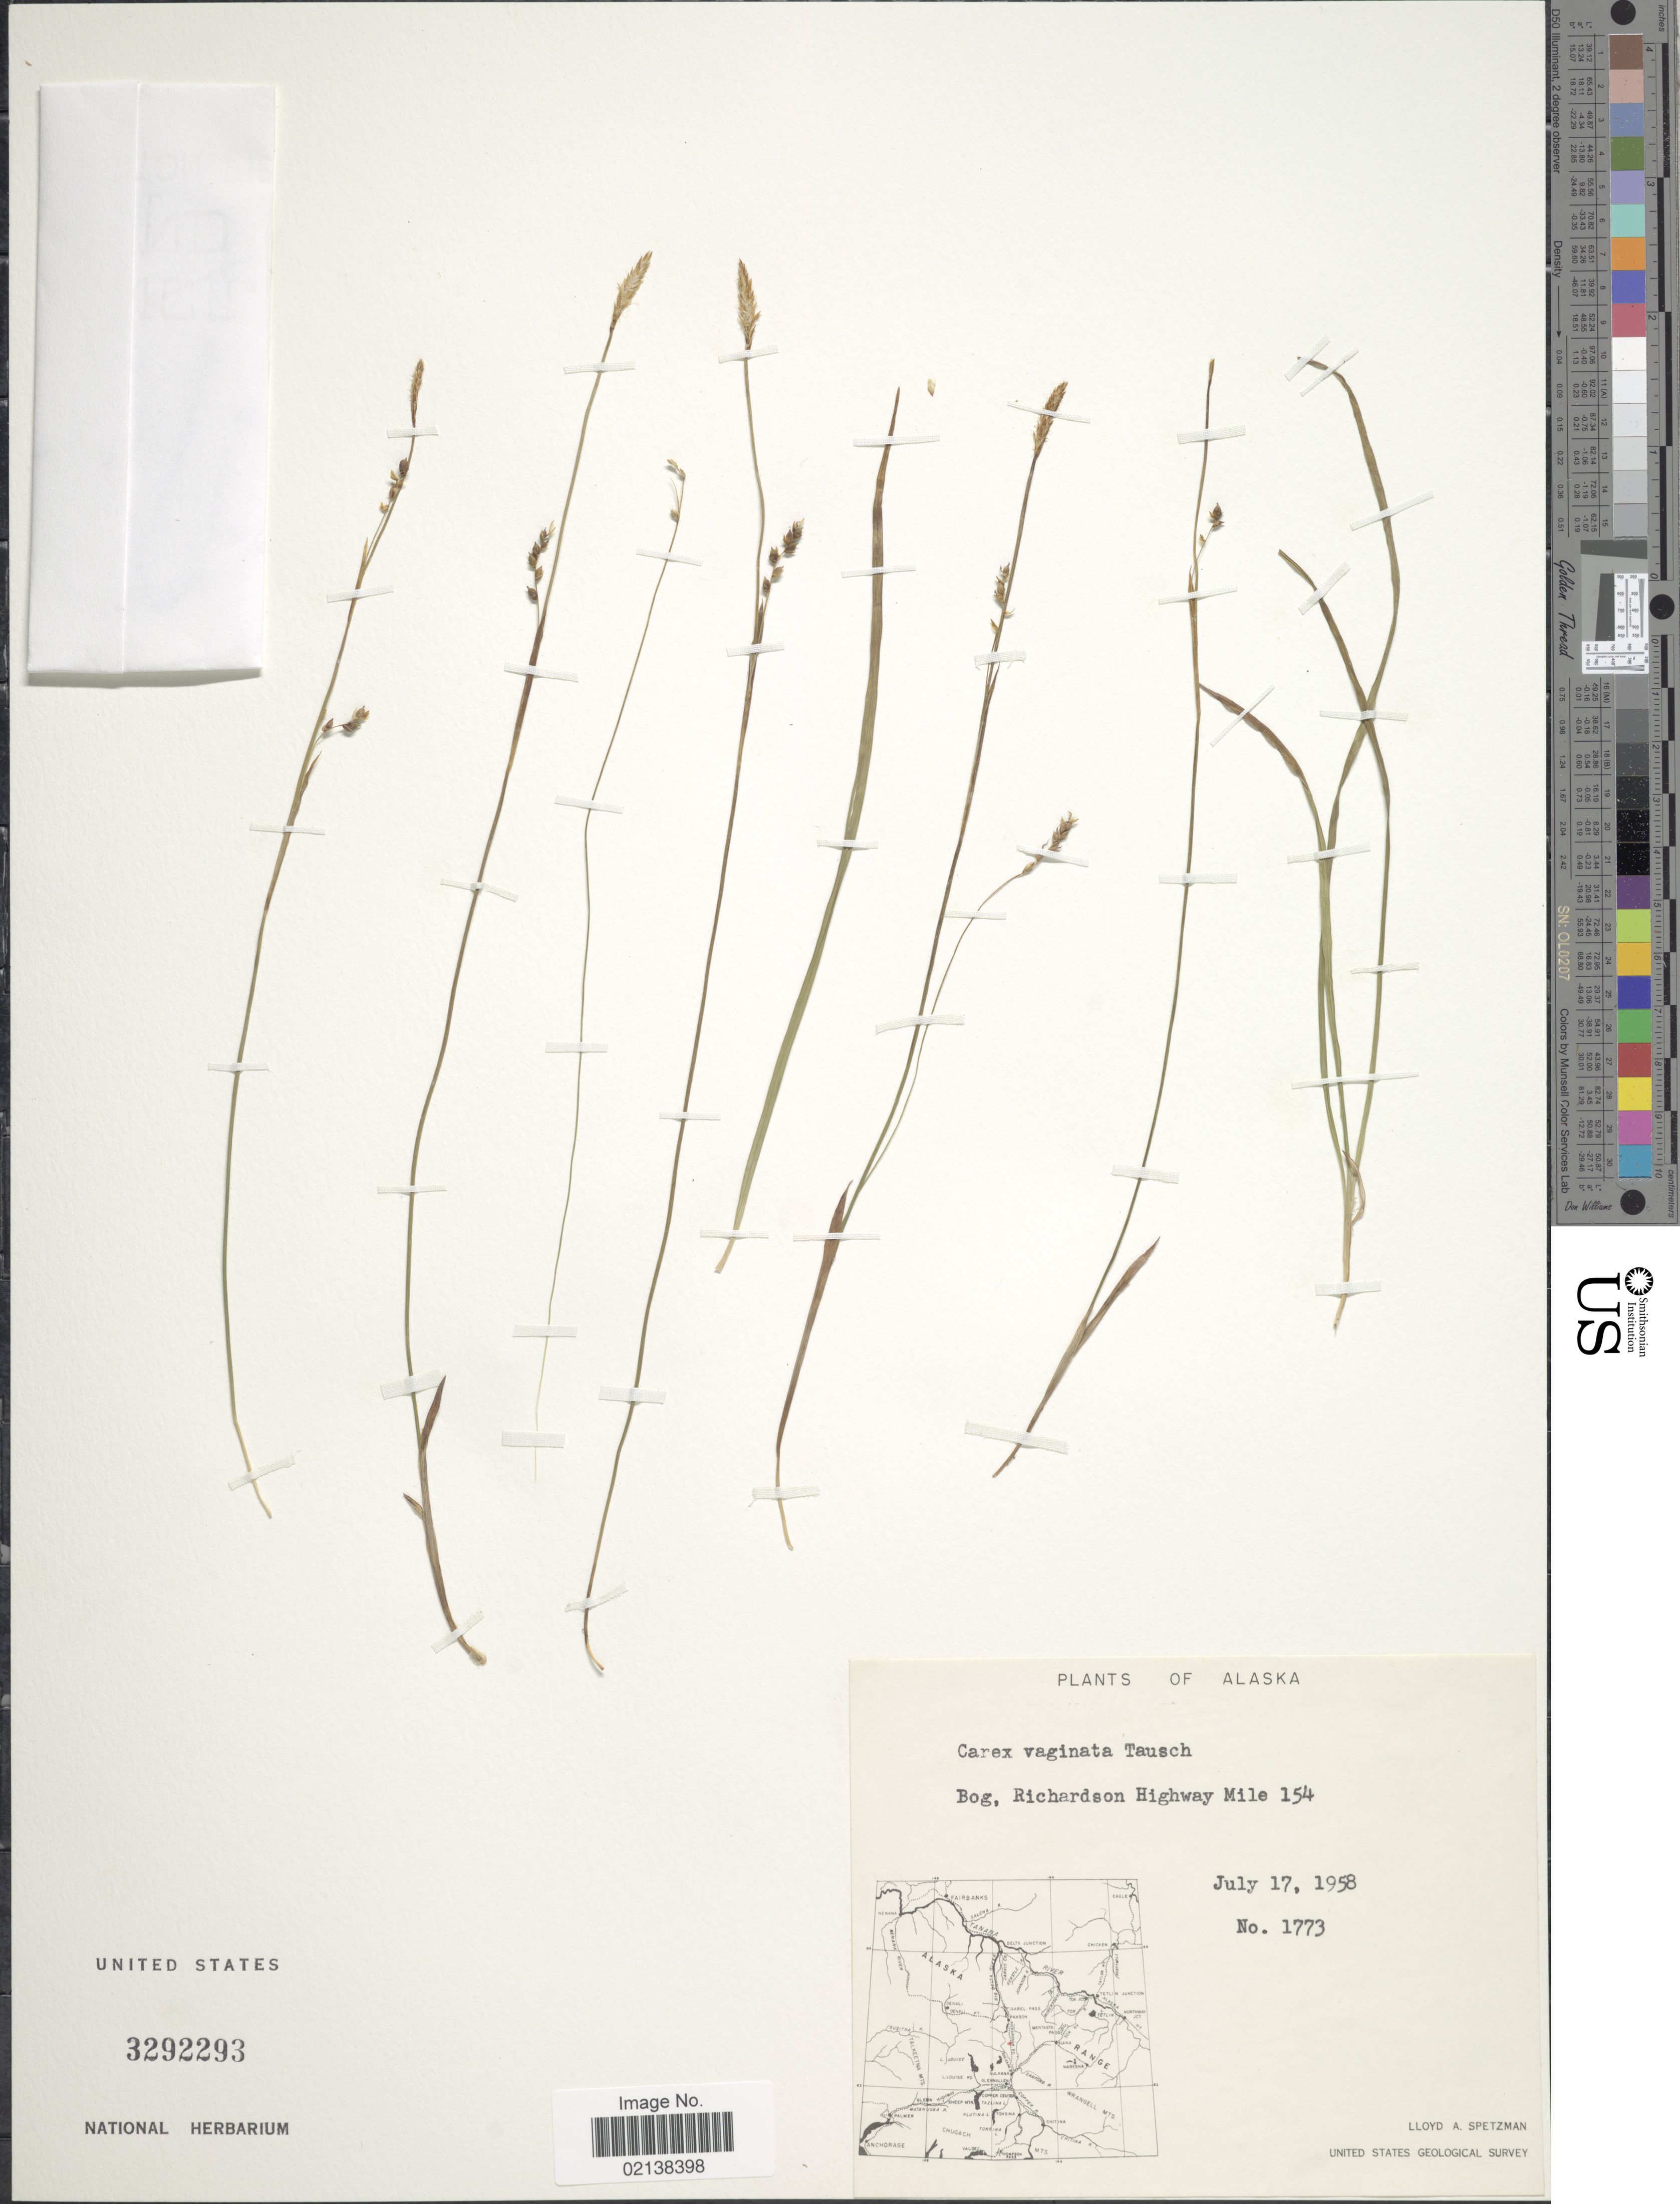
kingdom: Plantae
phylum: Tracheophyta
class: Liliopsida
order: Poales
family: Cyperaceae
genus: Carex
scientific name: Carex vaginata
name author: Tausch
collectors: L. Spetzman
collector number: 1773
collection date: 1958-07-17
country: United States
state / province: Alaska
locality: Bog, Richardson Highway Mile 154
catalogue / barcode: US 3292293